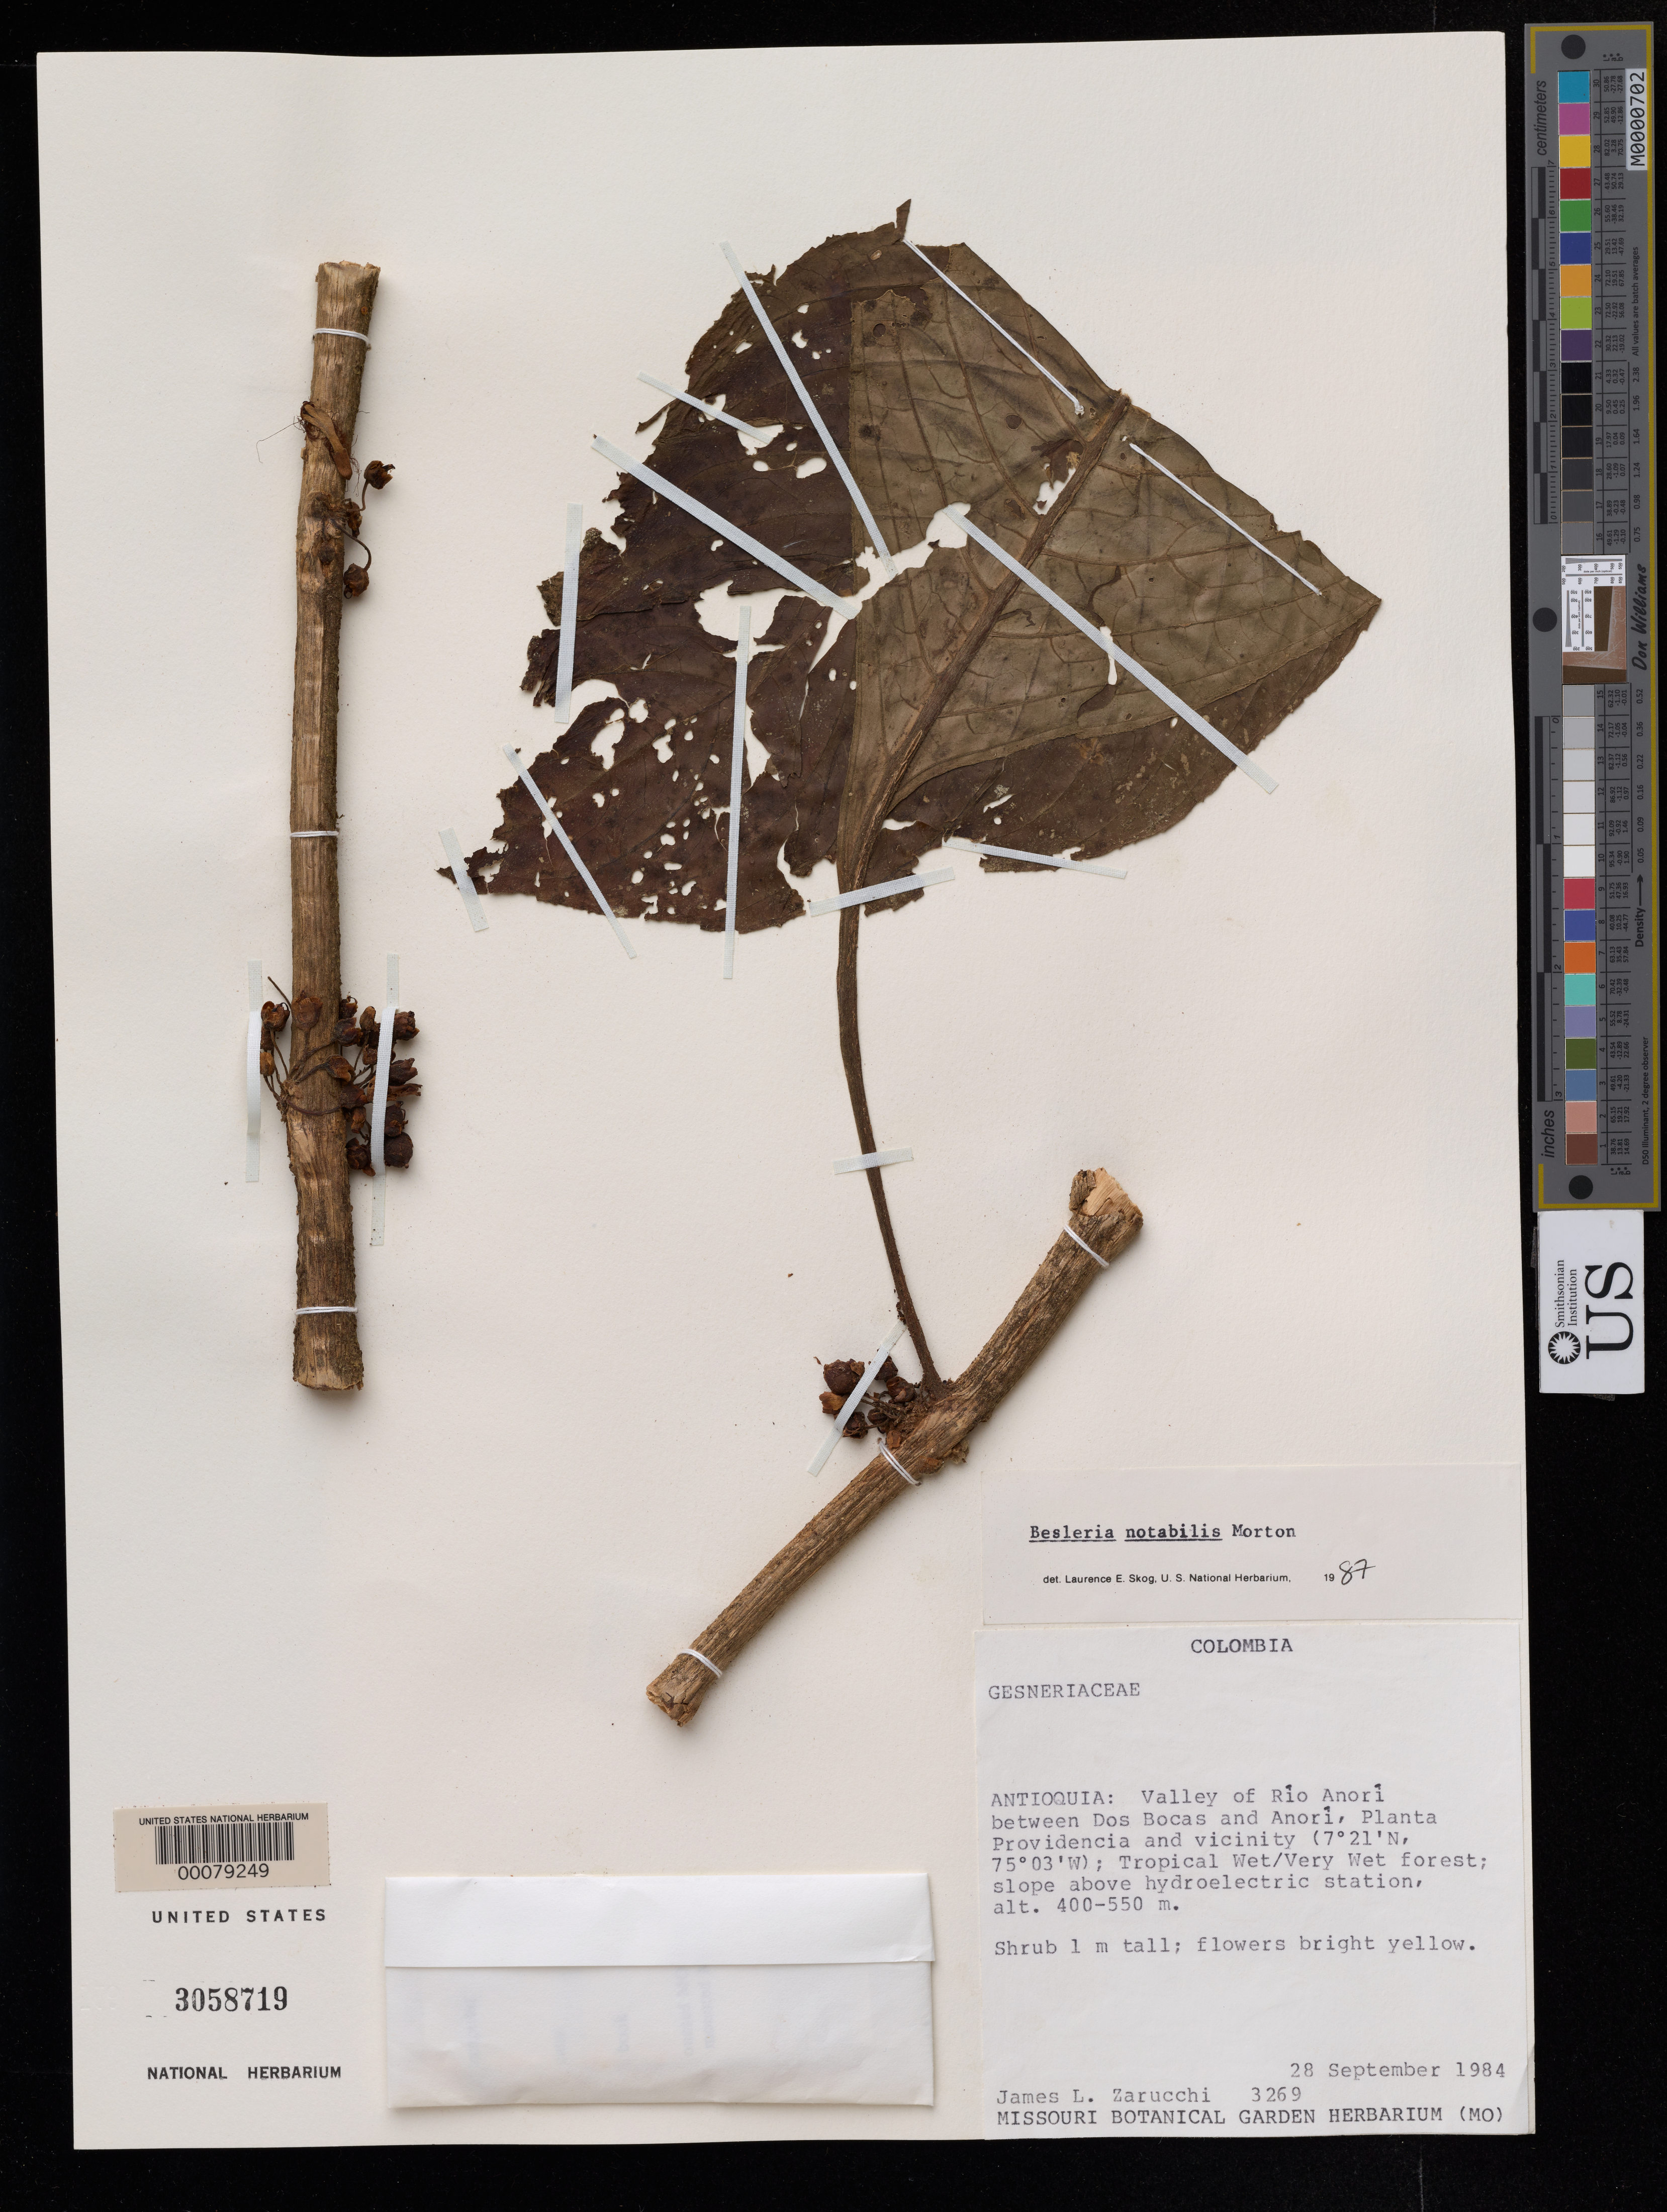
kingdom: Plantae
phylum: Tracheophyta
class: Magnoliopsida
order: Lamiales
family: Gesneriaceae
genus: Besleria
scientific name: Besleria notabilis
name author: C.V. Morton in Standl.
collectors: J. L. Zarucchi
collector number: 3629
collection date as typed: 28 Sep 1984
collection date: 1984-09-28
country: Colombia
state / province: Antioquia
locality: Valley of Rio Anori between Dos Bocas and Anori, Planta Providencia and vicinity, slope above hydroelectric station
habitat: Tropical wet/very wet forest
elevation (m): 400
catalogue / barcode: US 3058719